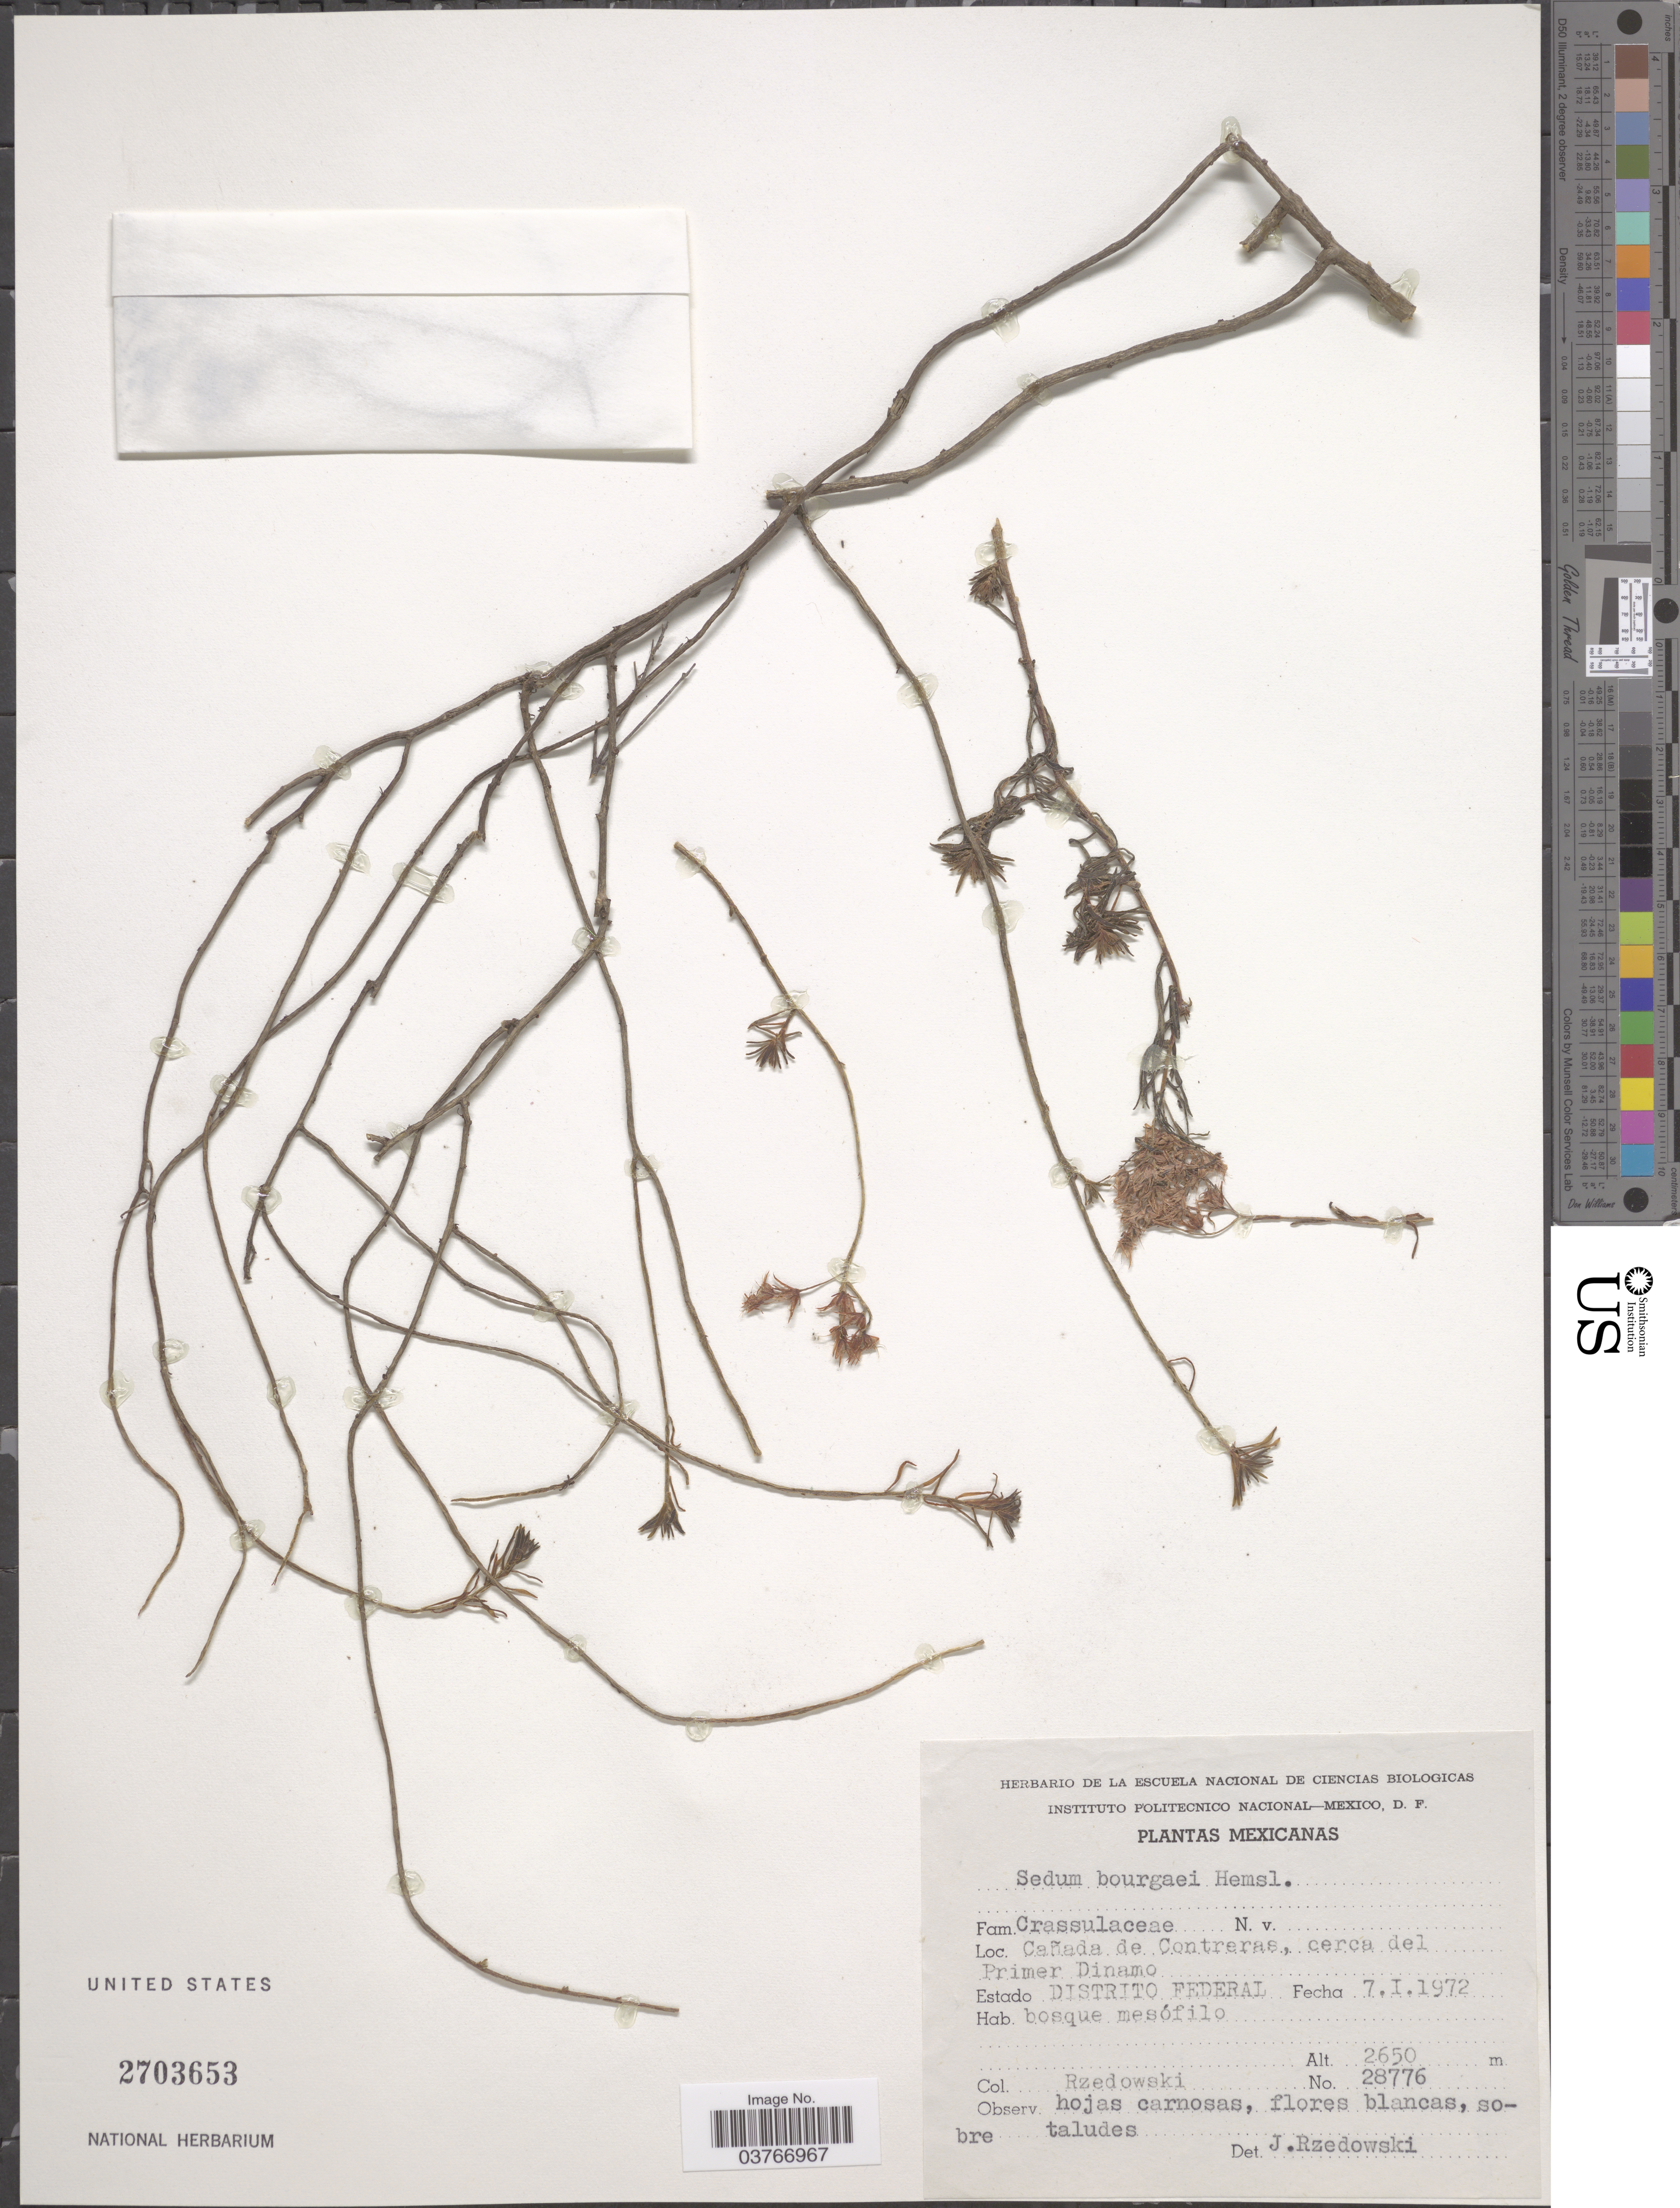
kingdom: Plantae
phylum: Tracheophyta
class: Magnoliopsida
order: Saxifragales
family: Crassulaceae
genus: Sedum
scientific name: Sedum bourgaei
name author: Hemsl.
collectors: Rzedowski, --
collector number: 28776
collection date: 1972-01-07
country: Mexico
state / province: Distrito Federal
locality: Cañada de Contreras, cerca del Primer Dinamo.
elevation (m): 2650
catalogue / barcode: US 2703653